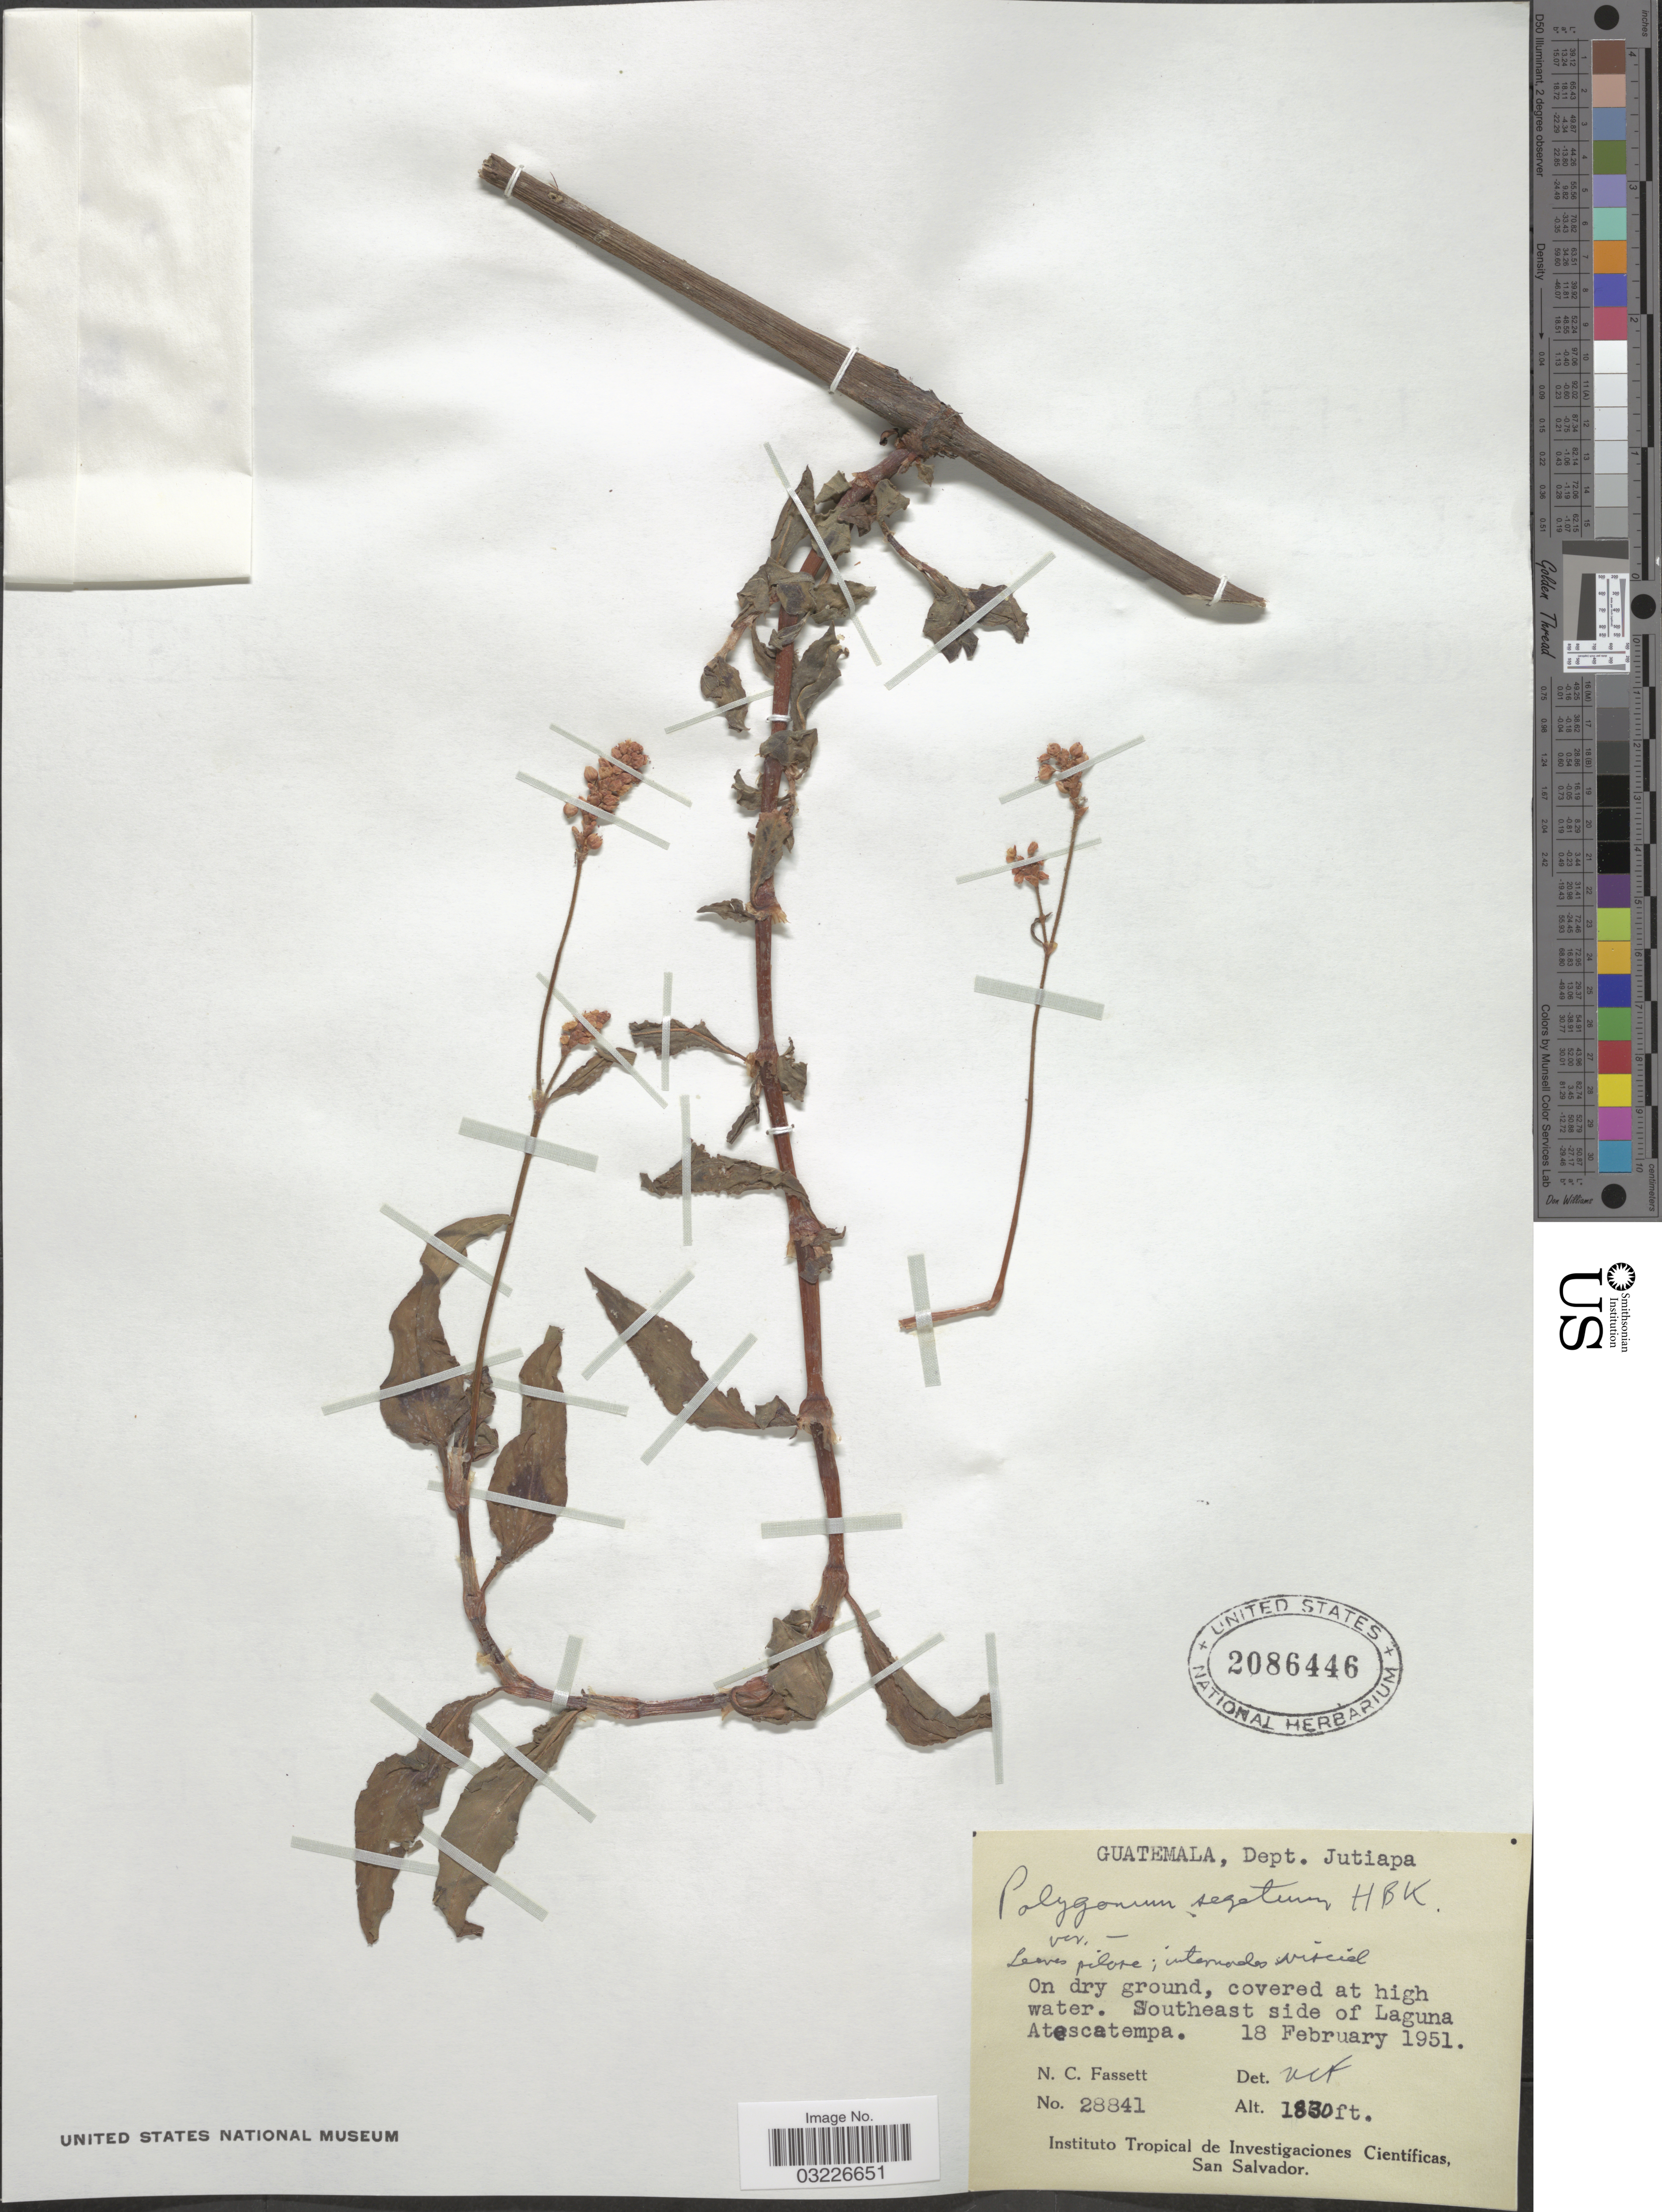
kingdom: Plantae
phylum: Tracheophyta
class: Magnoliopsida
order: Caryophyllales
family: Polygonaceae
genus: Polygonum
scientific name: Polygonum segetum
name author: Kunth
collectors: N. C. Fassett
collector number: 28841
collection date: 1951-02-18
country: Guatemala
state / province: Jutiapa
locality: Dept. Jutiapa. Southeast side of Laguna Atescatempa.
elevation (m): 558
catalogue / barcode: US 2086446